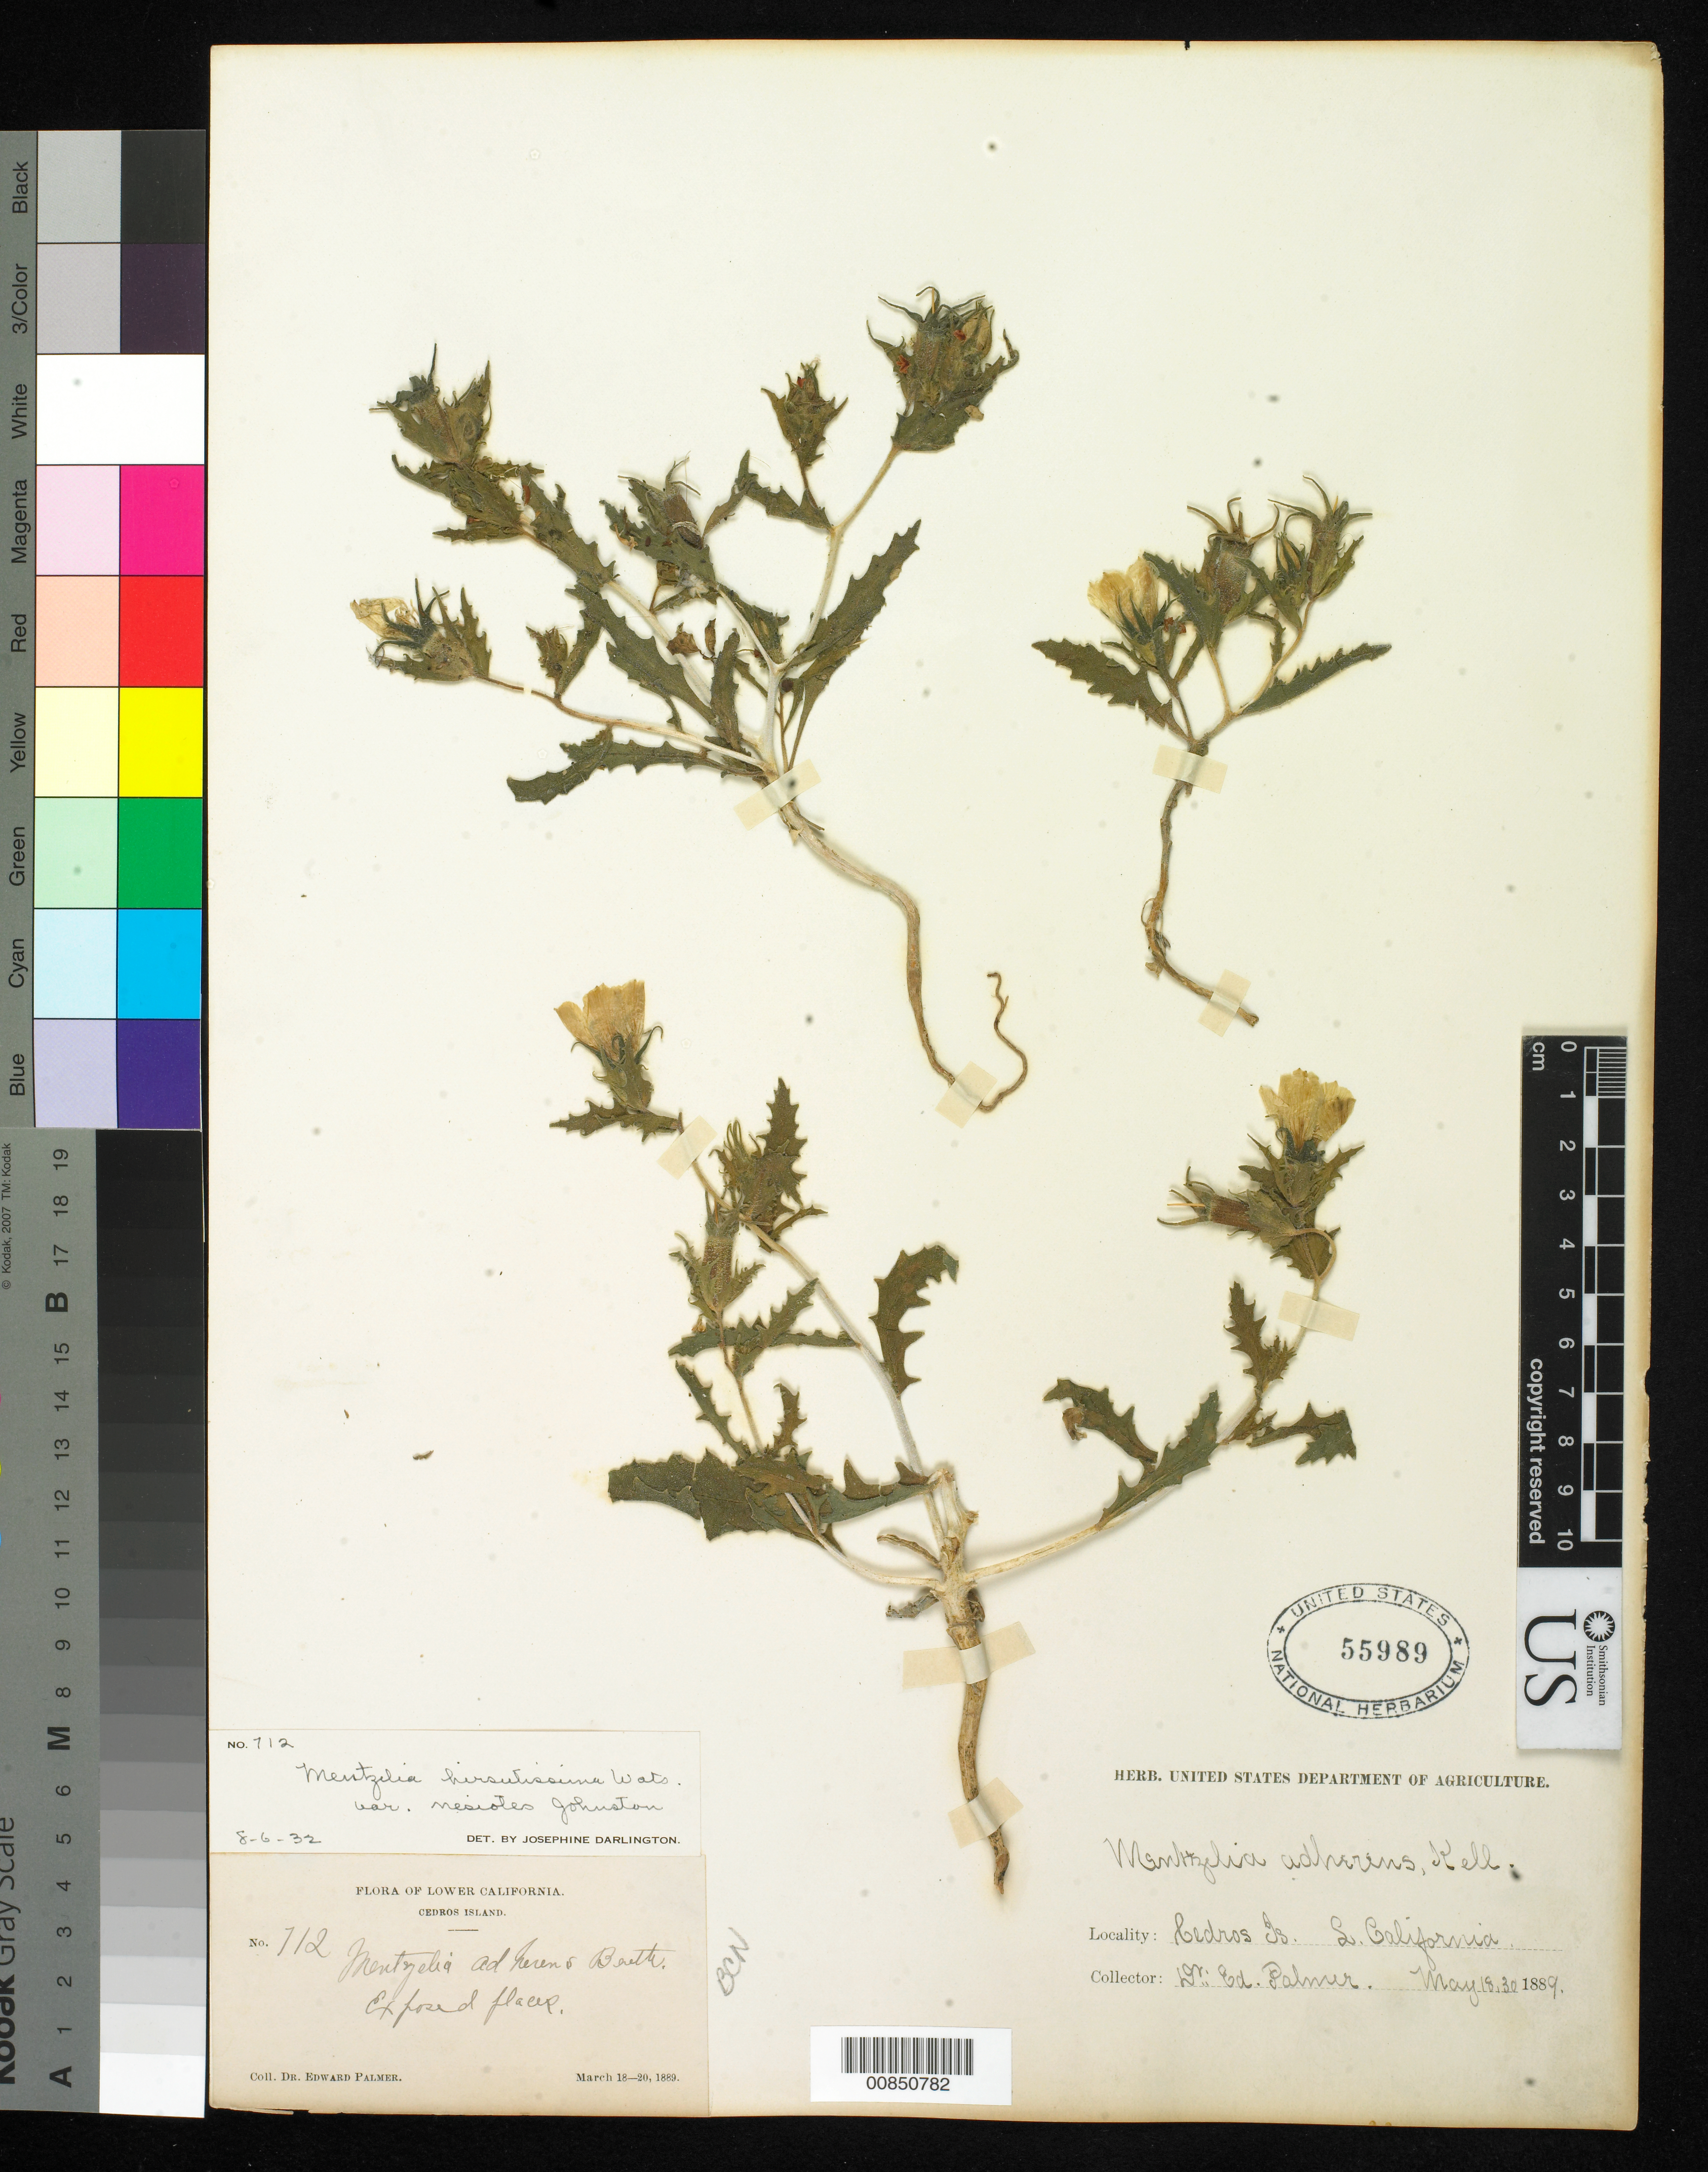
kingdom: Plantae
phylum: Tracheophyta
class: Magnoliopsida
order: Cornales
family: Loasaceae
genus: Mentzelia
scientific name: Mentzelia hirsutissima var. nesiotes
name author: S. Watson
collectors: E. Palmer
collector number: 712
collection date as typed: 18 Mar 1889 to 30 Mar 1889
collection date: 1889-03-18/1889-03-30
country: Mexico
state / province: Baja California Norte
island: Cedros I.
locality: Cedros Island, Baja California.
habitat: Exposed "flaces" (illegible).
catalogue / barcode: US 55989